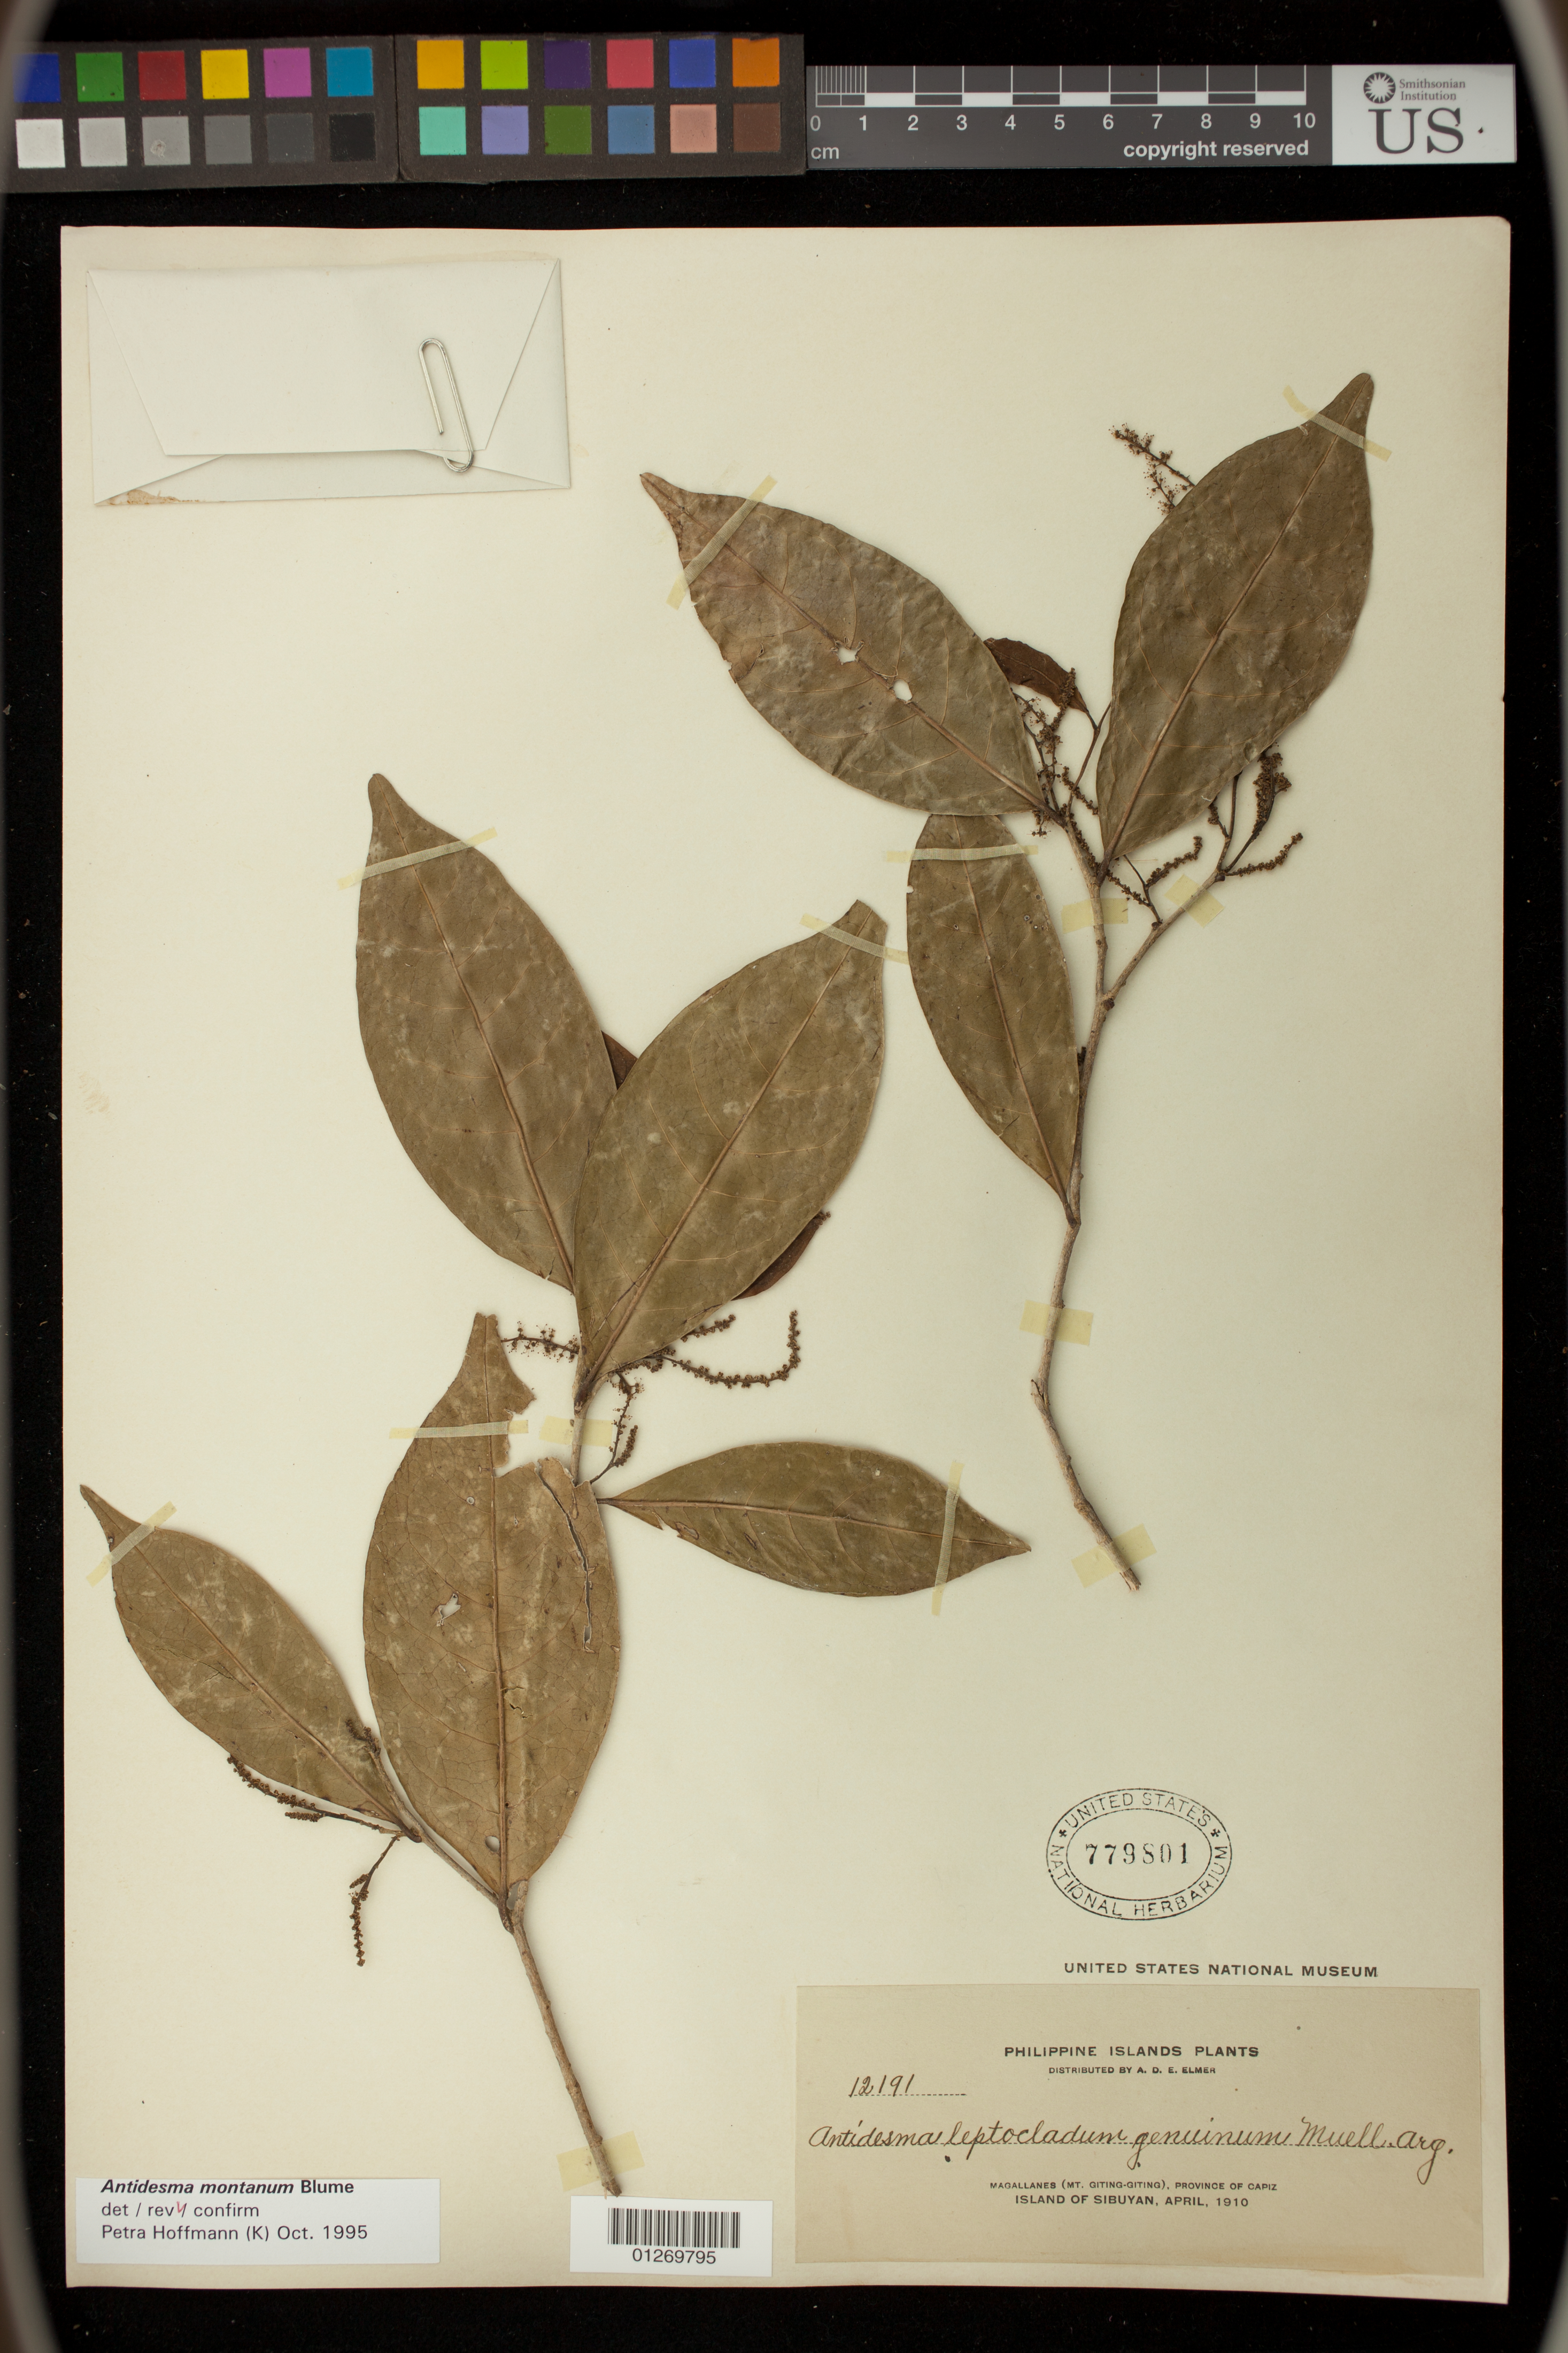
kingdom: Plantae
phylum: Tracheophyta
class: Magnoliopsida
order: Malpighiales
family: Phyllanthaceae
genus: Antidesma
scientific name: Antidesma montanum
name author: Blume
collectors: A. D. E. Elmer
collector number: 12191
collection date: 1910-04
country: Philippines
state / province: Western Visayas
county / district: Capiz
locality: Magallanes (Mt. Giting-Giting). Island of Sibuyan.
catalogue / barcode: US 779801